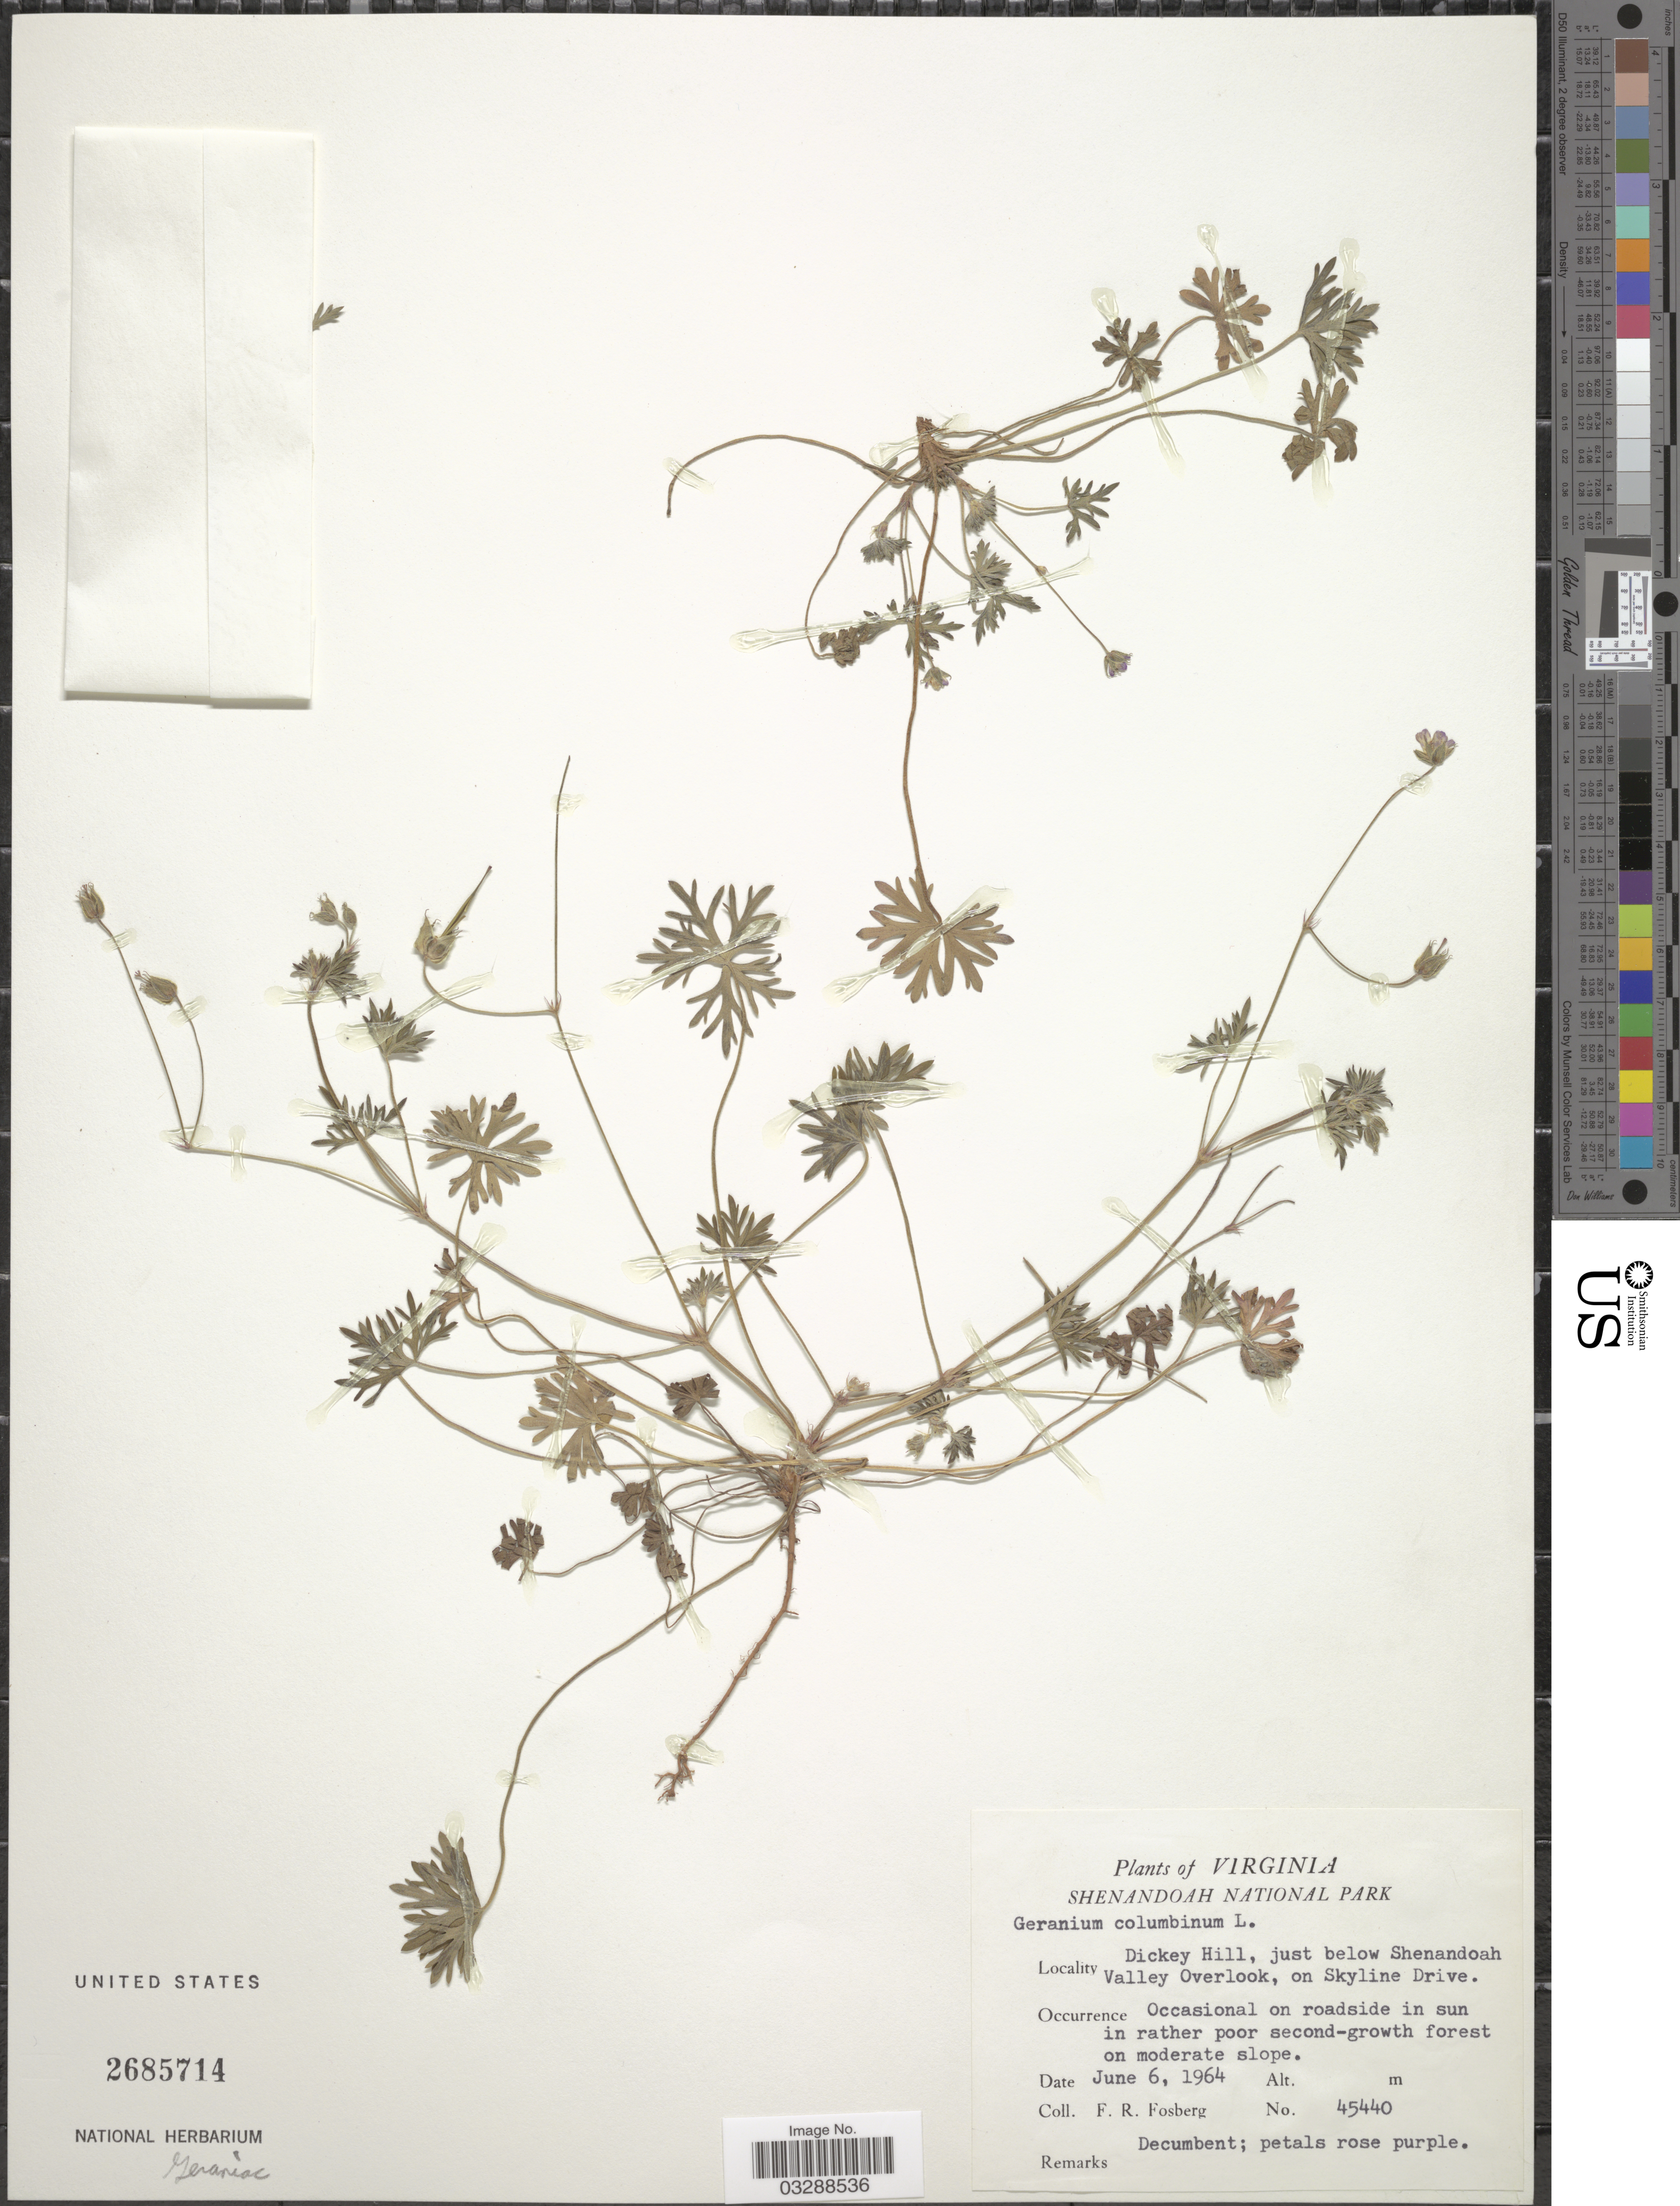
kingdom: Plantae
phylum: Tracheophyta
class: Magnoliopsida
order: Geraniales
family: Geraniaceae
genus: Geranium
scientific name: Geranium columbinum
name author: L.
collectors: F. R. Fosberg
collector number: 45440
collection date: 1964-06-06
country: United States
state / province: Virginia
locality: Shenandoah National Park, Dickey Hill, just below Shenandoah Valley Overlook, on Skyline Drive.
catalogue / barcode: US 2685714